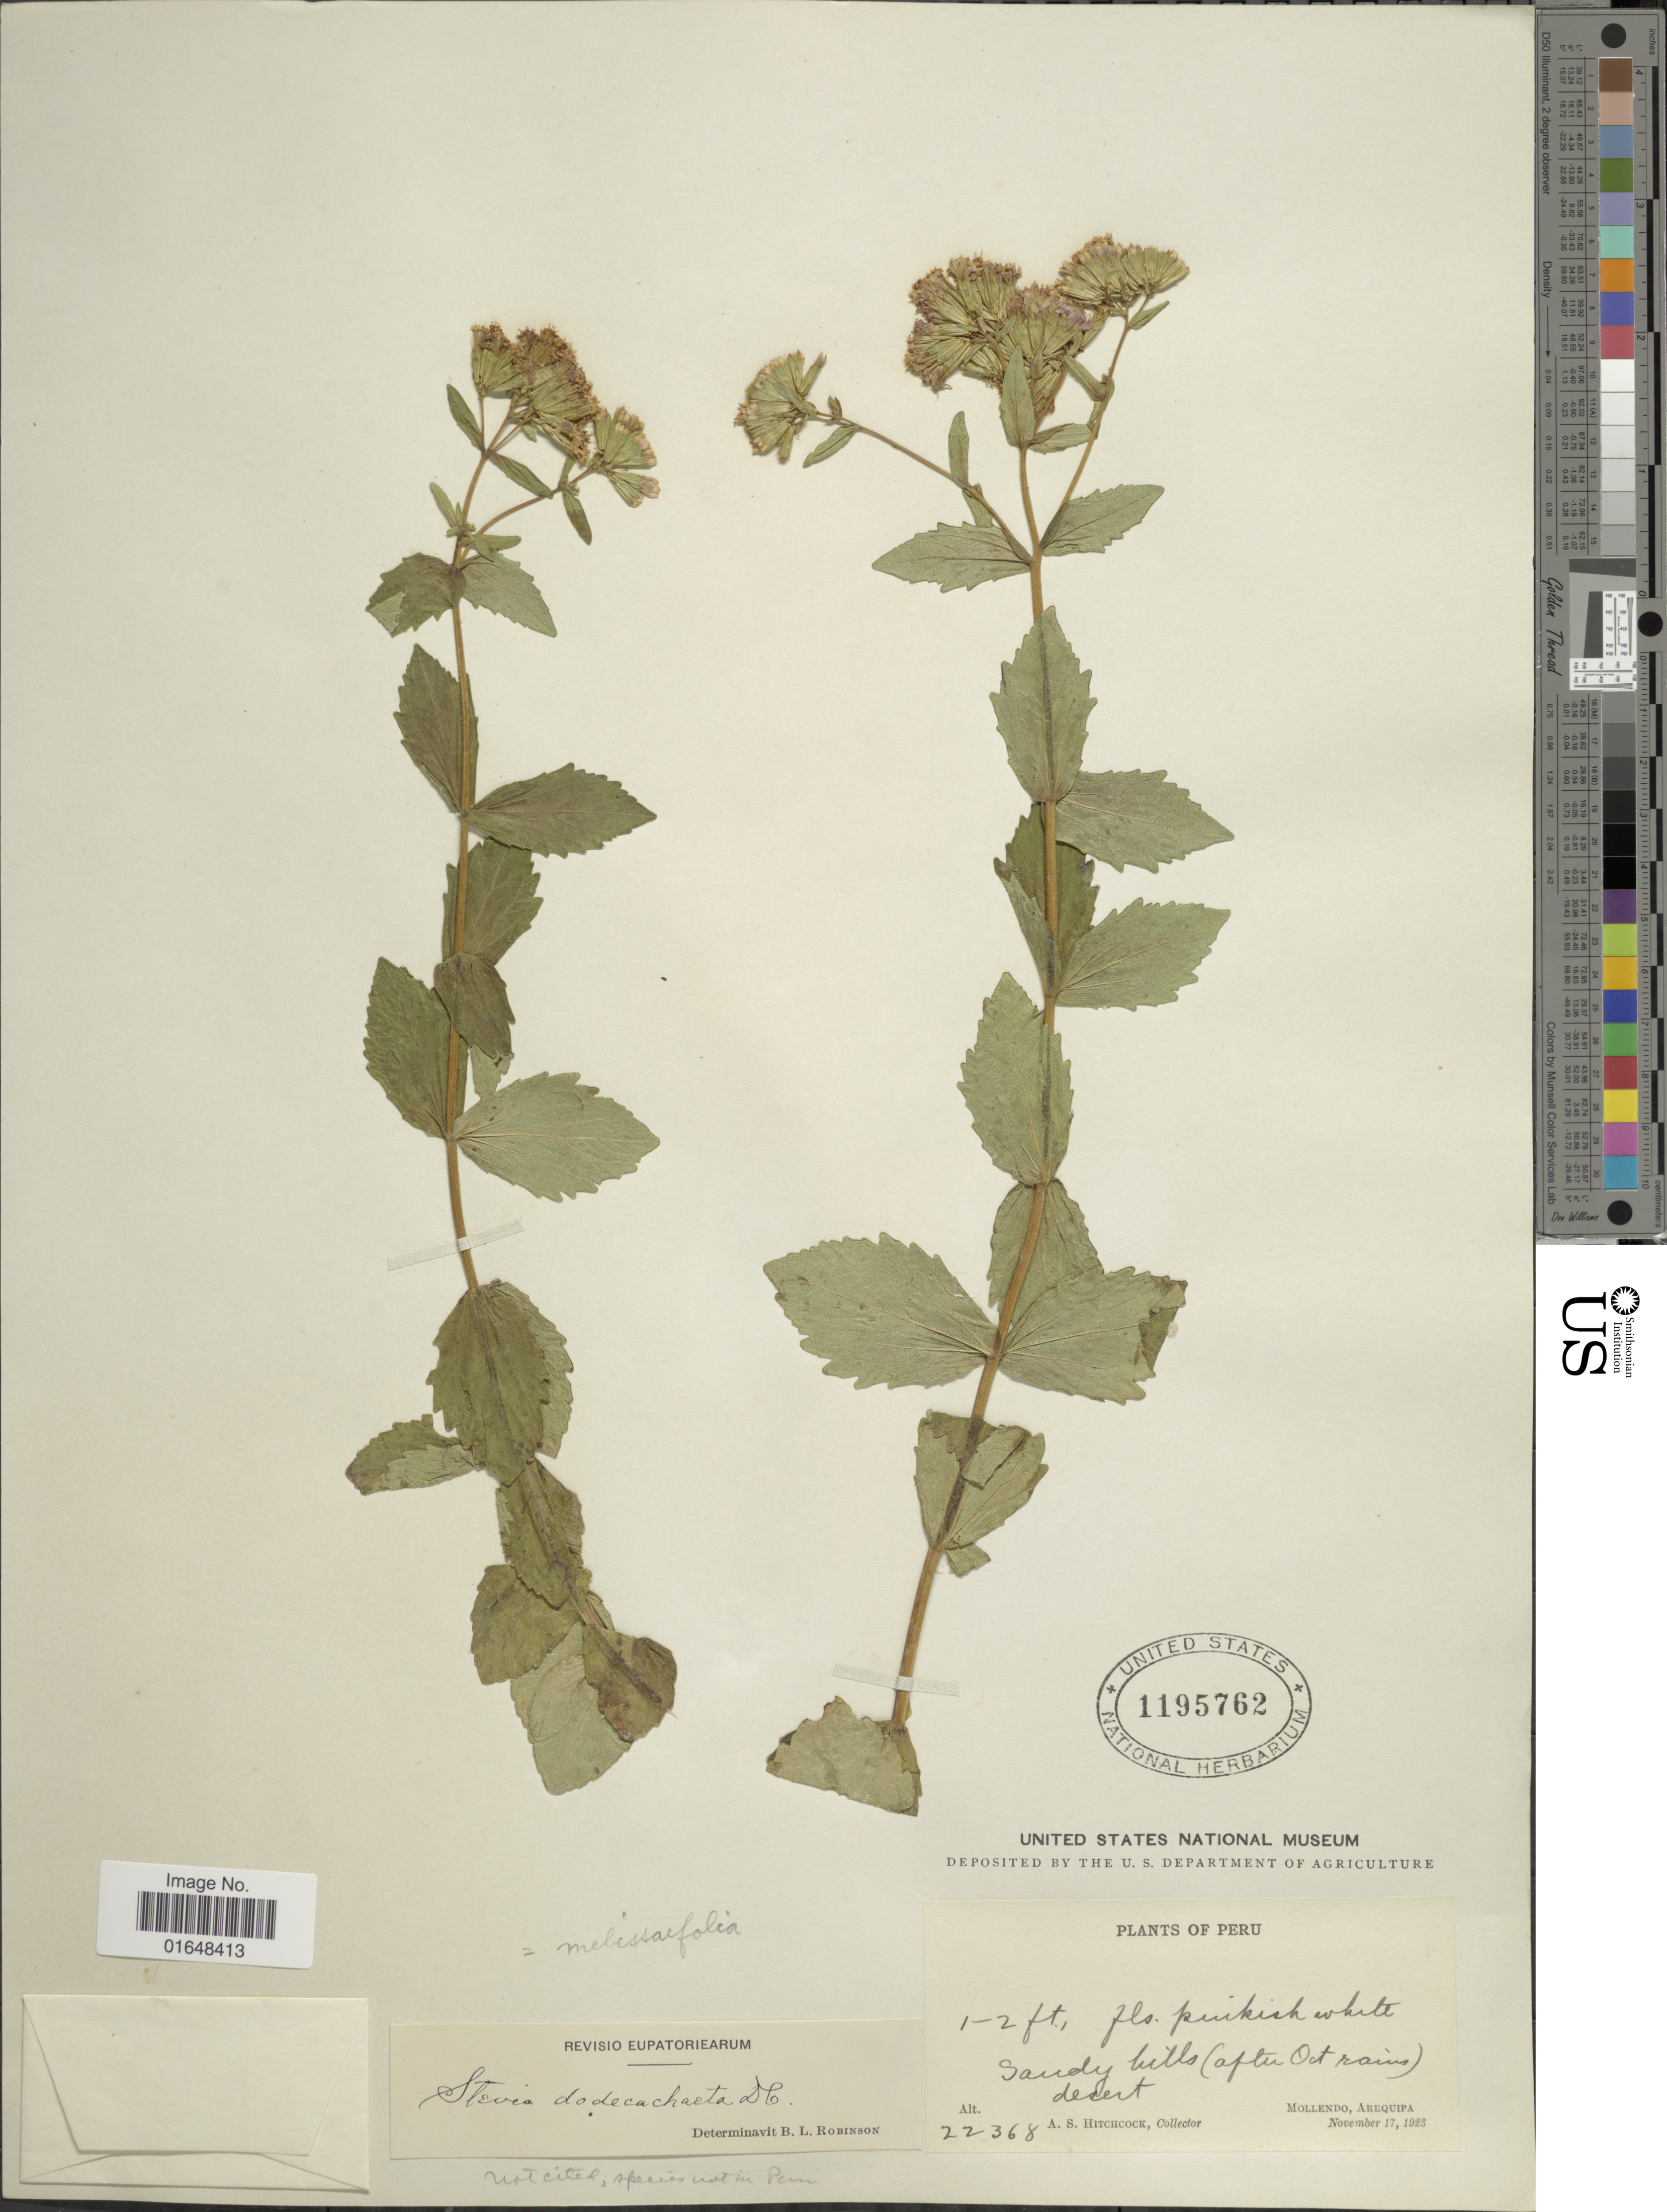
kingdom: Plantae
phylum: Tracheophyta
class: Magnoliopsida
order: Asterales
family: Asteraceae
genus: Stevia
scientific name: Stevia melissaefolia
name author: (Lam.) Sch. Bip. in Klotzsch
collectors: A. S. Hitchcock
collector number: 22368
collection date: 1923-11-17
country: Peru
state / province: Arequipa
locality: Mollendo, Arequipa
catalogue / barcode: US 1195762